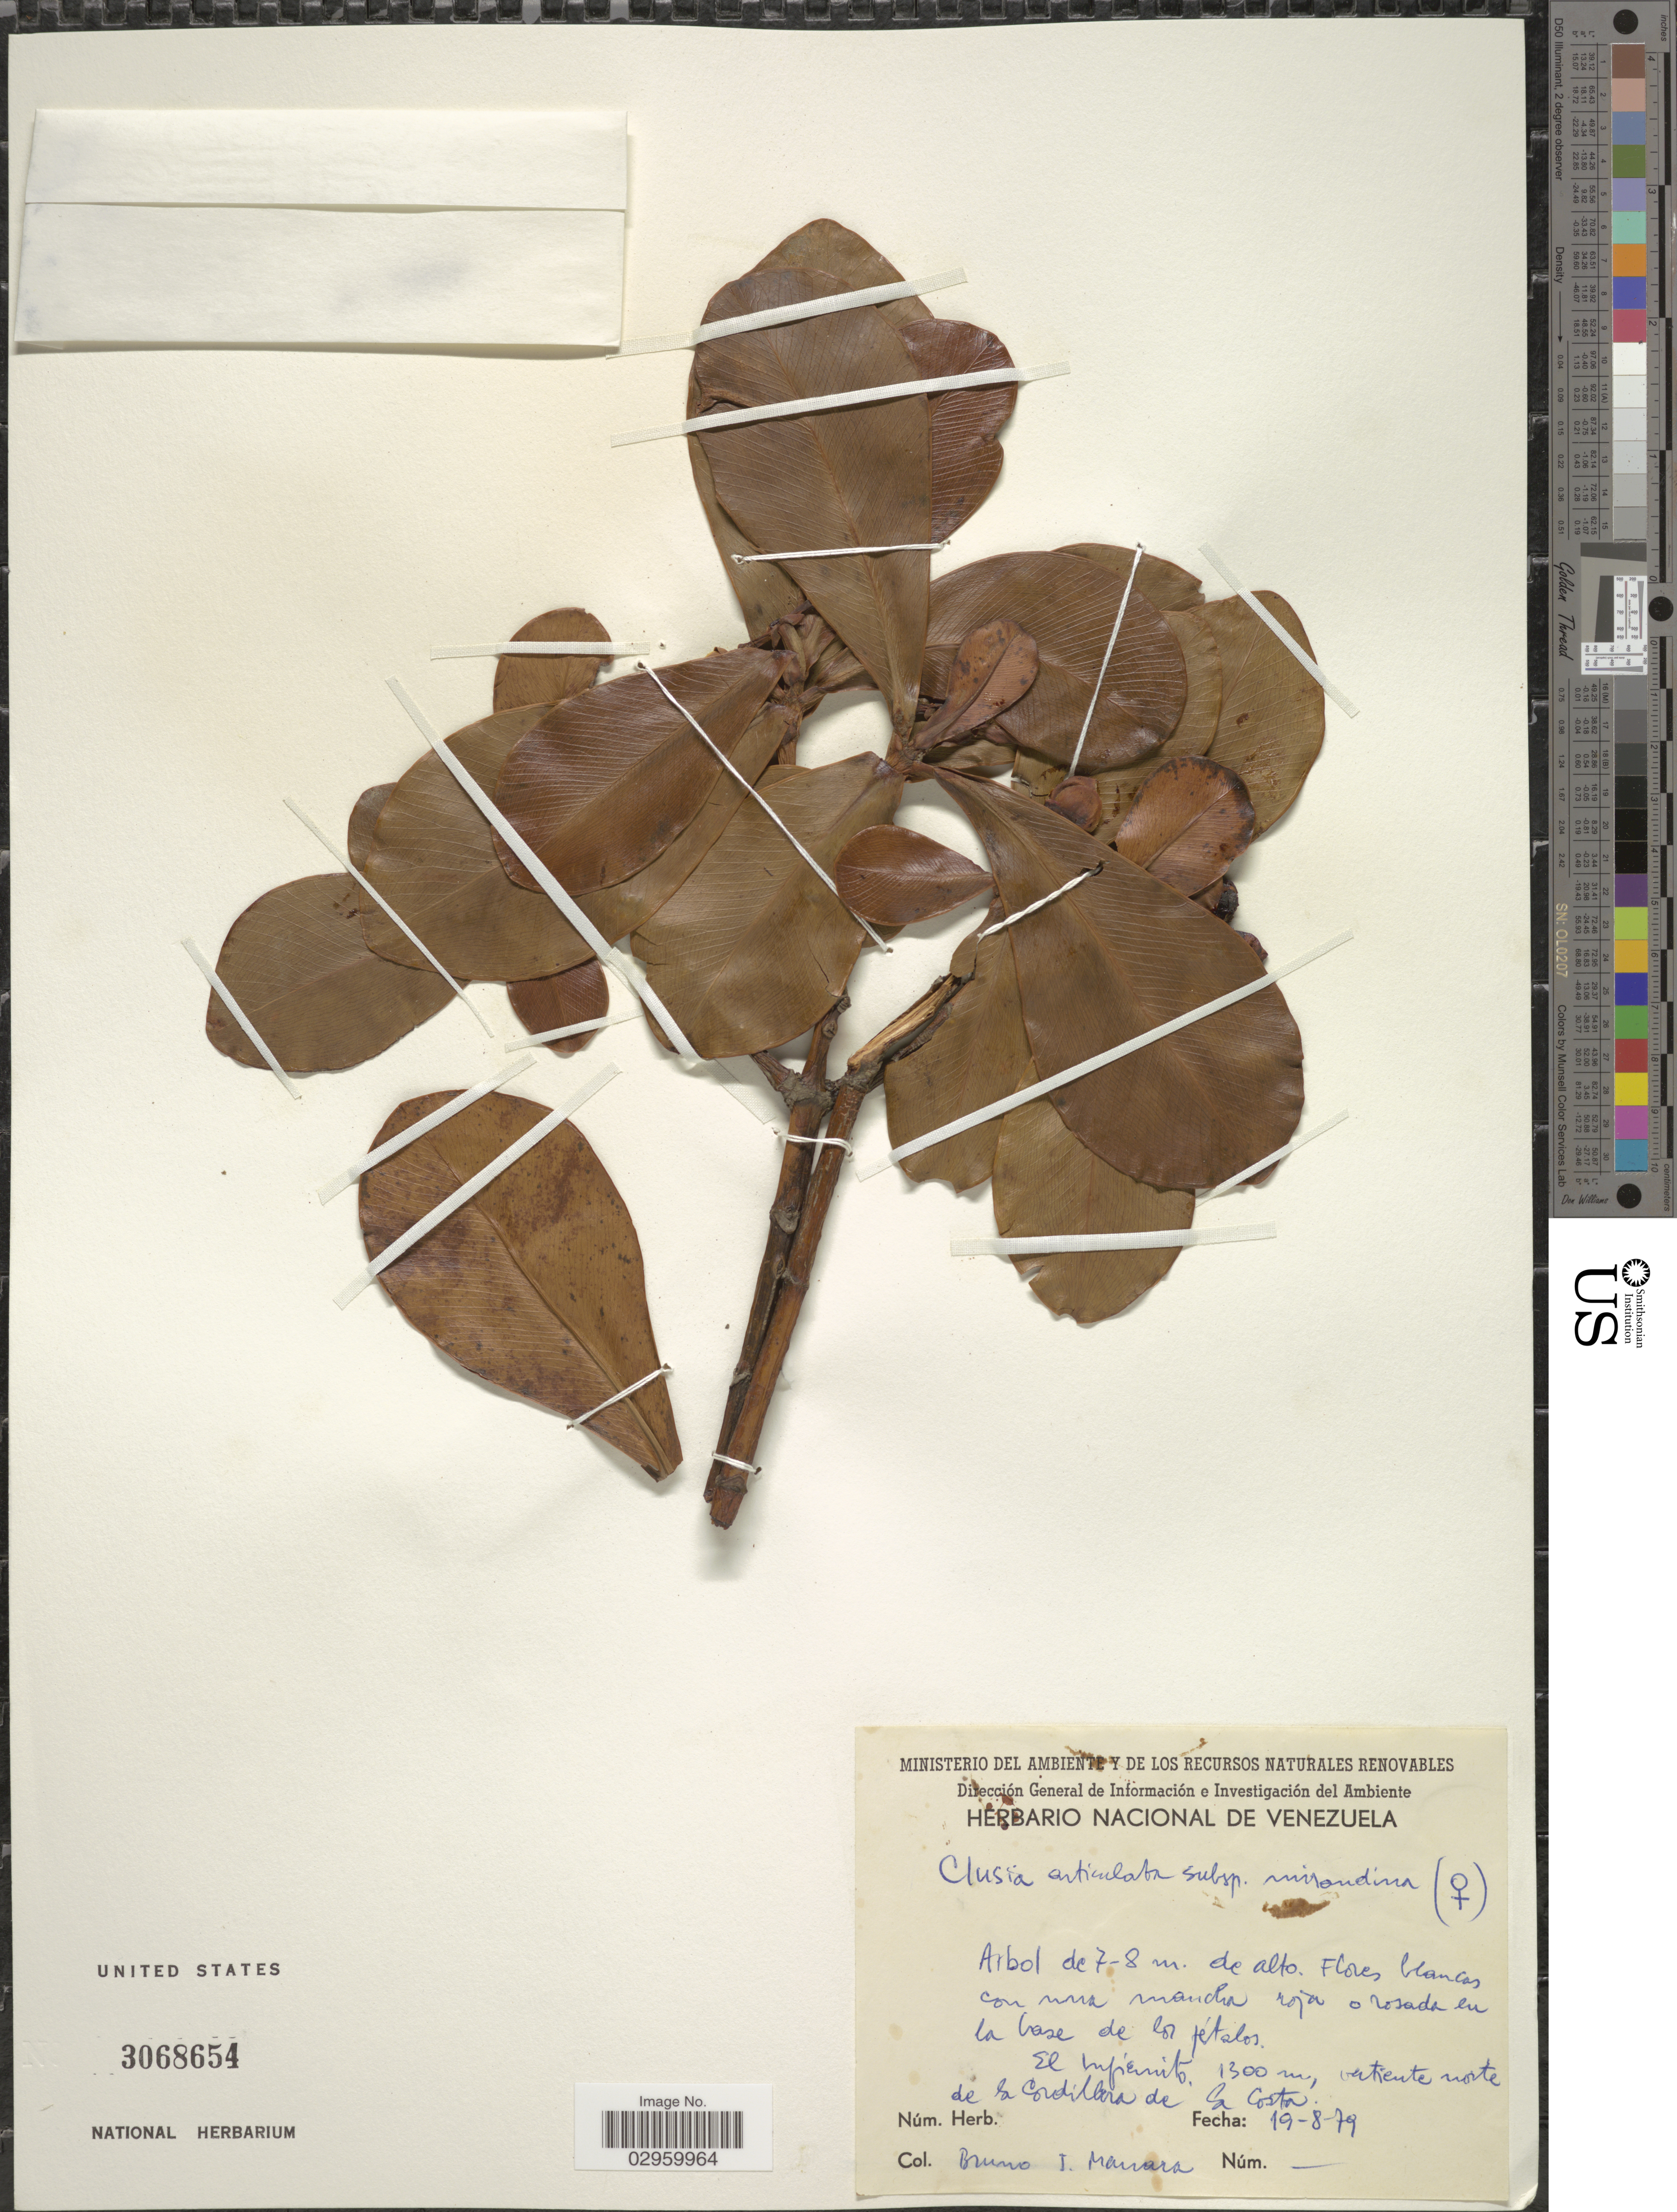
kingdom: Plantae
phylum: Tracheophyta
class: Magnoliopsida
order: Malpighiales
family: Clusiaceae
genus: Clusia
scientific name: Clusia sp.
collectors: B. Manara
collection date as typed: Transcribed d/m/y: 19/8/79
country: Venezuela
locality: El Infienito,. vertiente norte de la Cordillera de La Costa.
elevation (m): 1300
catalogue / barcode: US 3068654